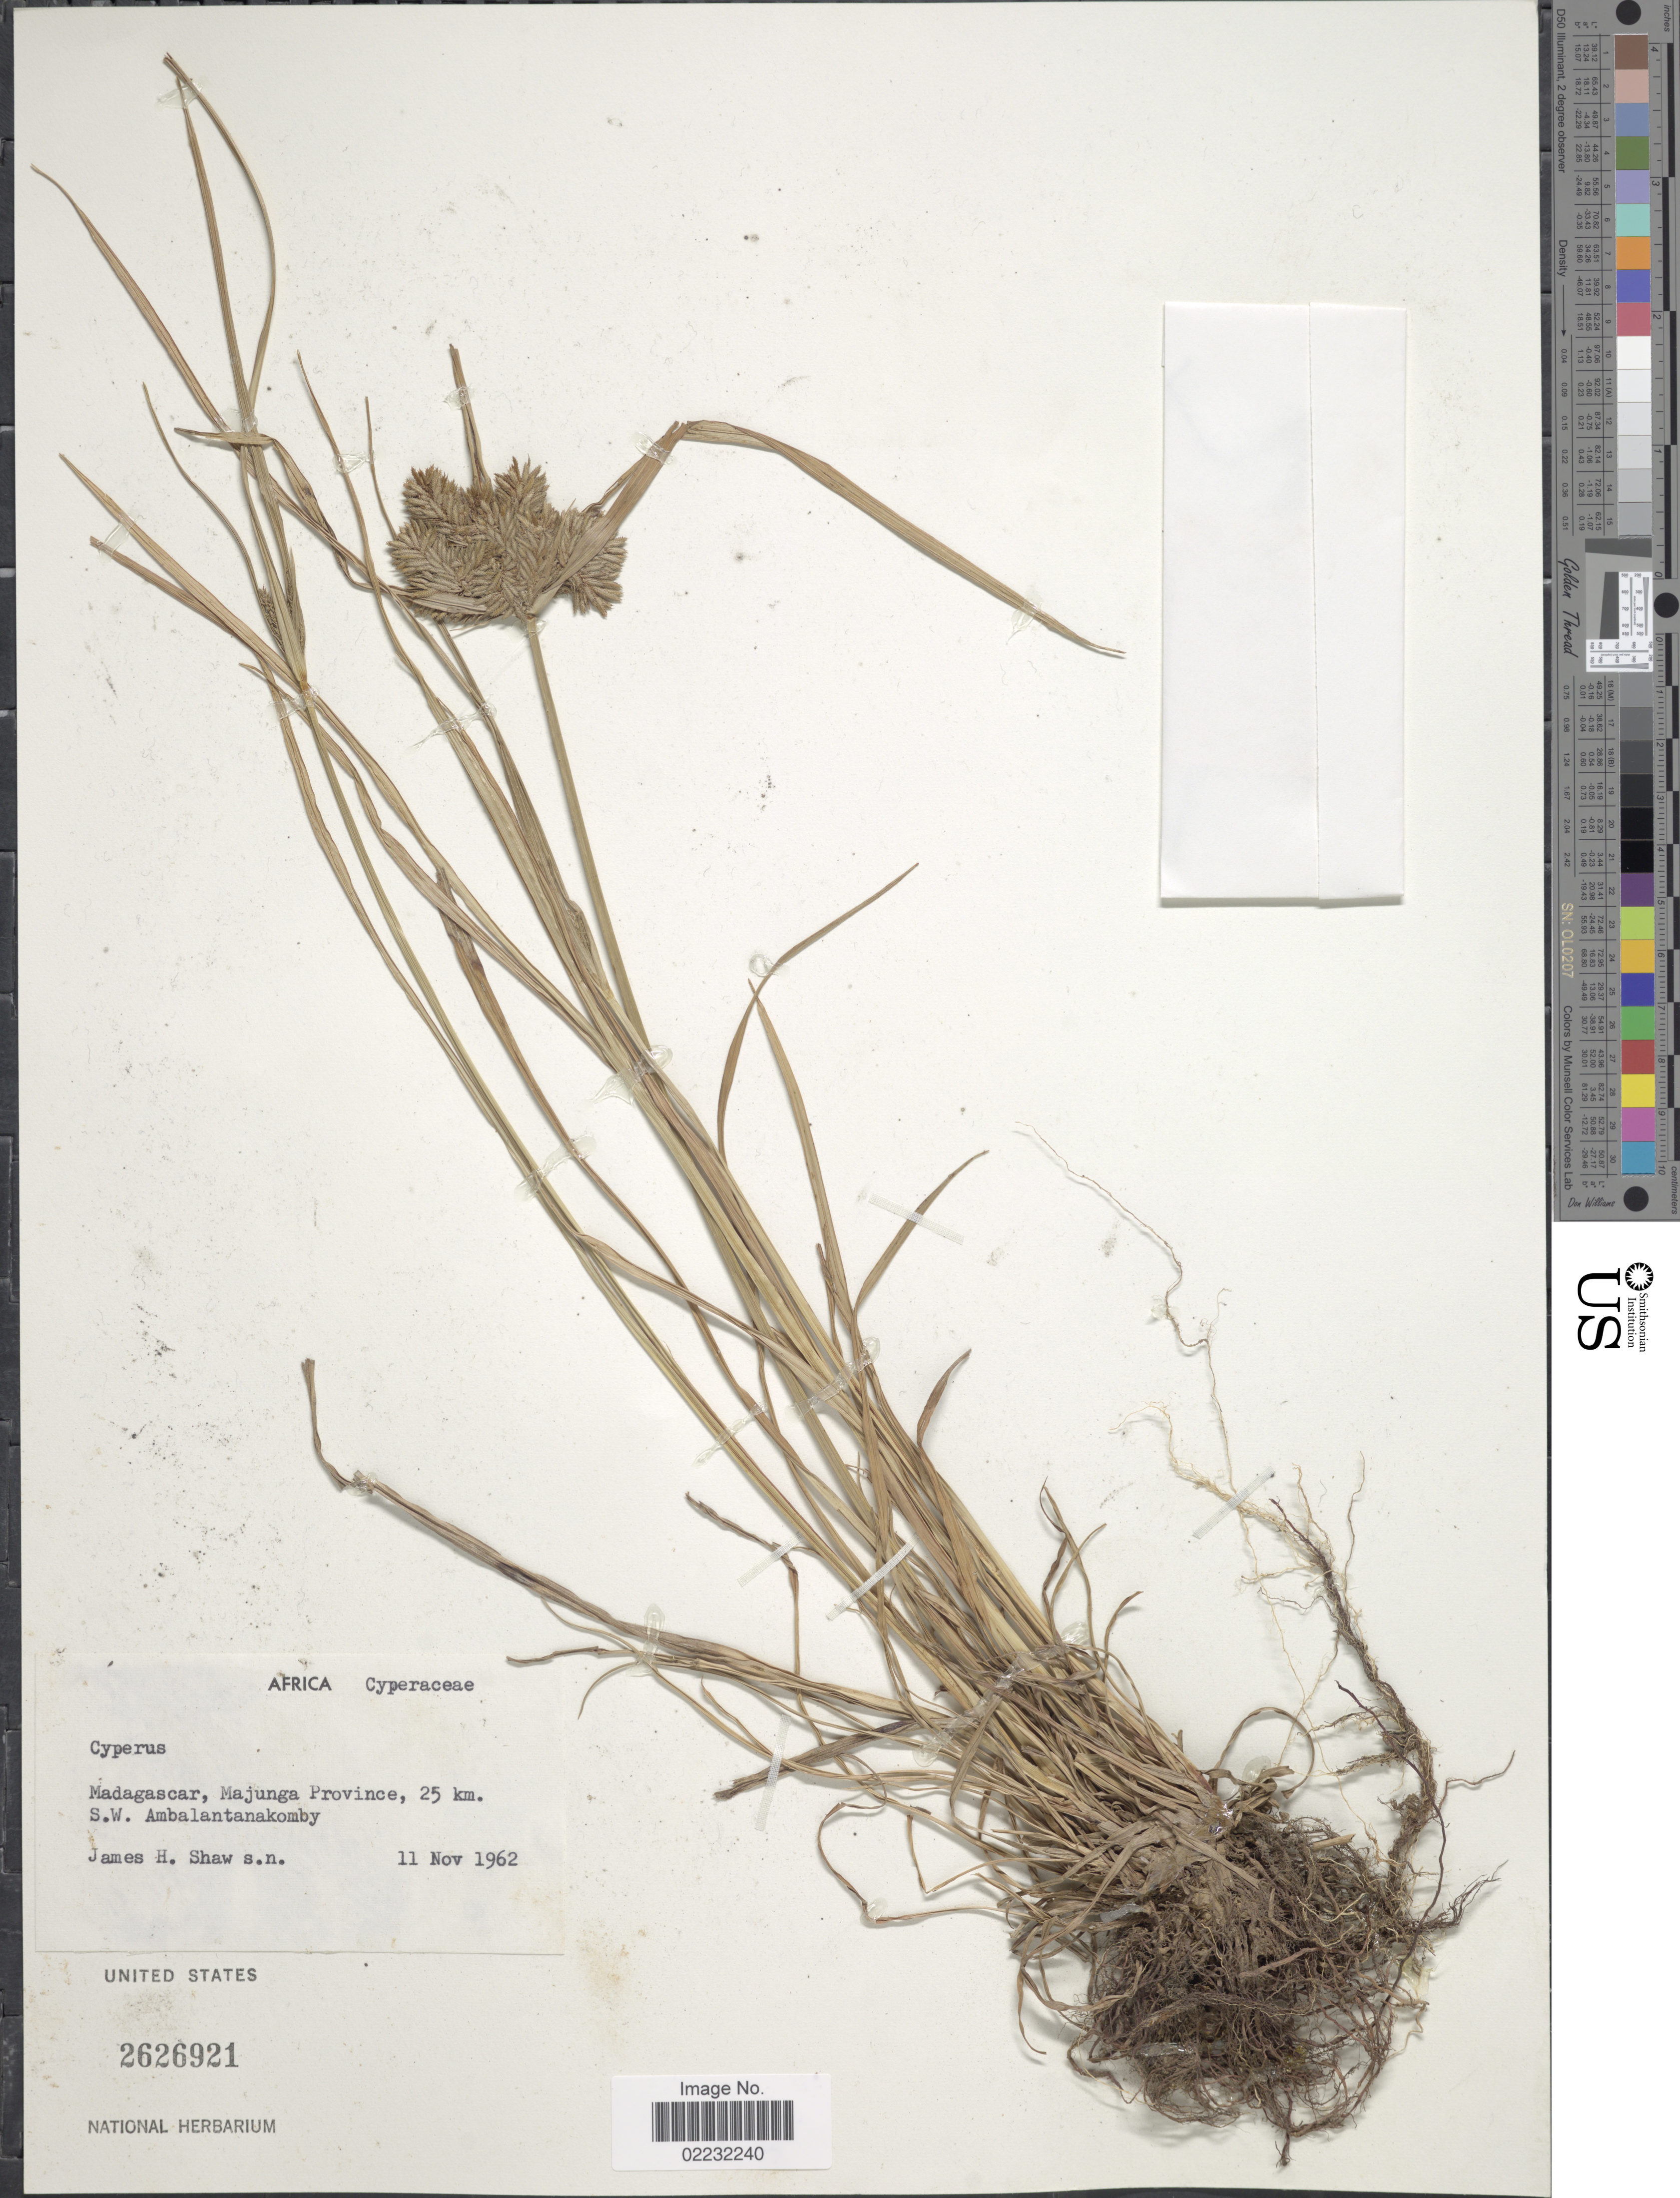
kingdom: Plantae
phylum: Tracheophyta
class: Liliopsida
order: Poales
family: Cyperaceae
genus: Cyperus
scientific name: Cyperus sp.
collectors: J. Shaw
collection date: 1962-11-11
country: Madagascar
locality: Majunga Province, 25 km. S.W. Ambalantanakomby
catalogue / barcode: US 2626921